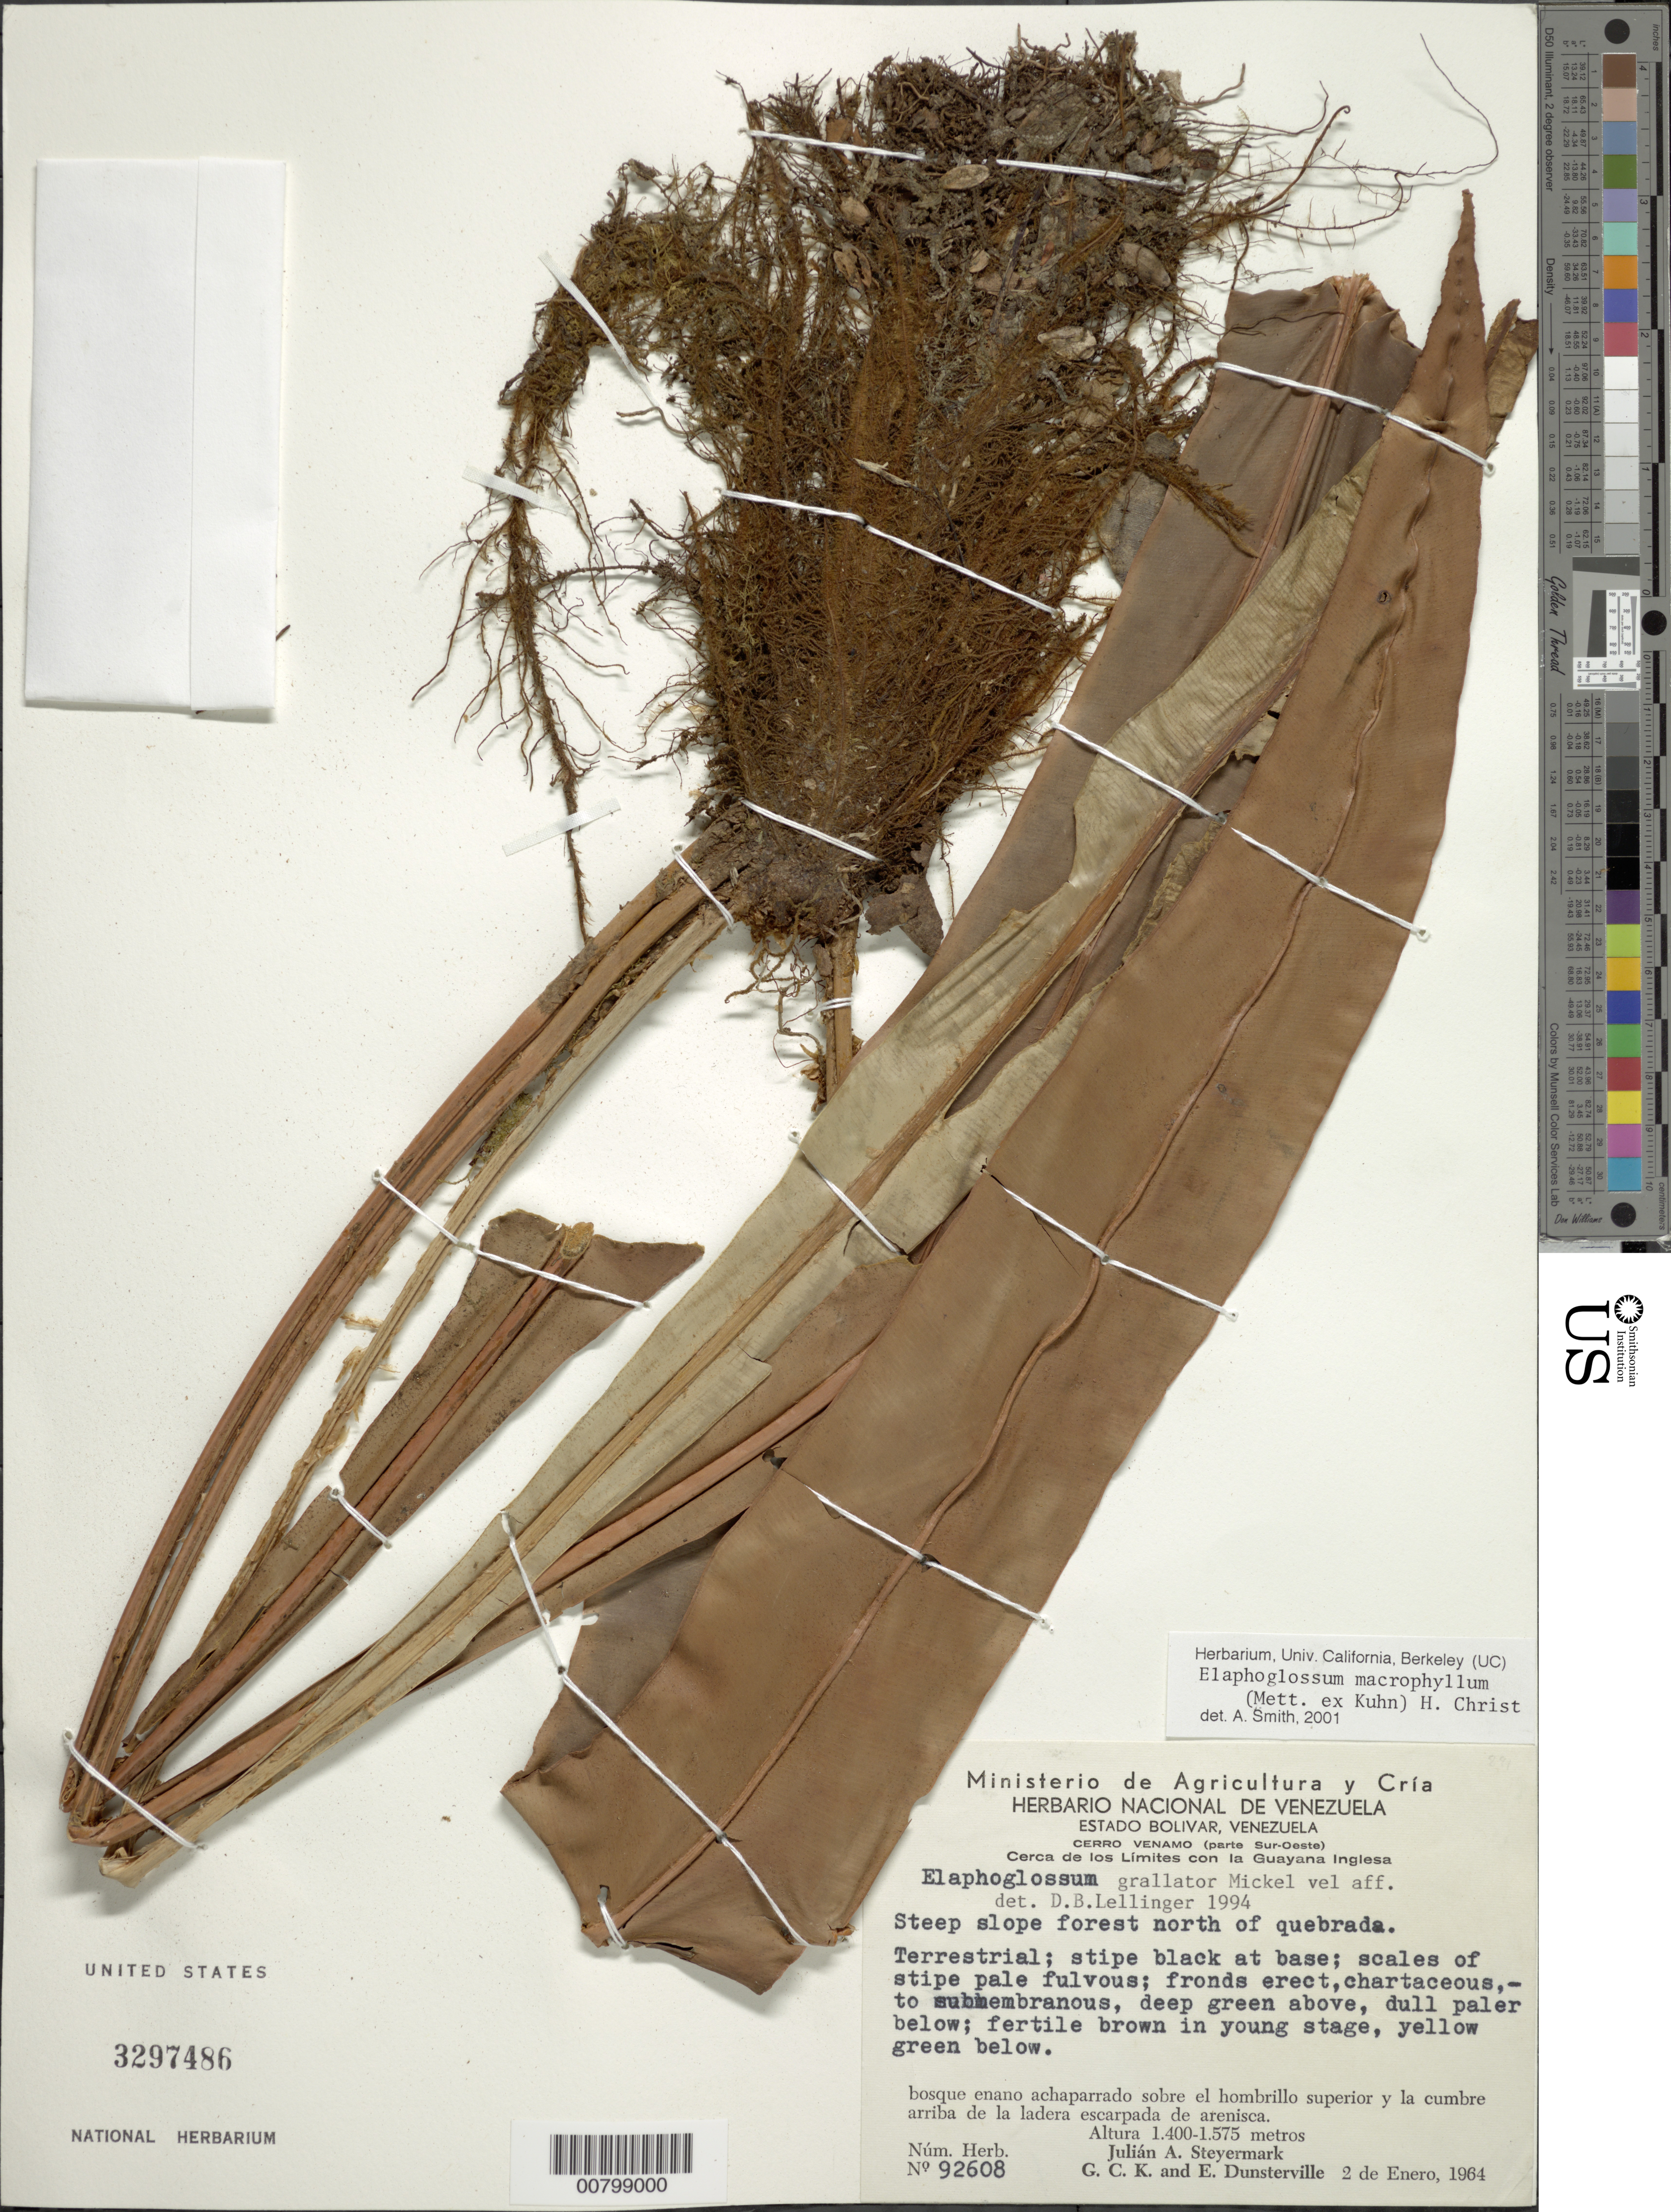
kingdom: Plantae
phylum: Tracheophyta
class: Polypodiopsida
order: Polypodiales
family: Dryopteridaceae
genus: Elaphoglossum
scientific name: Elaphoglossum macrophyllum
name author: (Mett. ex Kuhn) Christ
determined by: Smith, A.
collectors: J. Steyermark, G. C. K. Dunsterville & E. Dunsterville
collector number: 92608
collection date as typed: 2-Jan-64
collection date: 1964-01-02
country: Venezuela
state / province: Bolívar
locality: Cerro Venamo, parte Sur-Oeste, cerca de los limites con Guayana Inglesa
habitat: Steep slope forest N of quebrada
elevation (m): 1400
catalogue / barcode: US 3297486